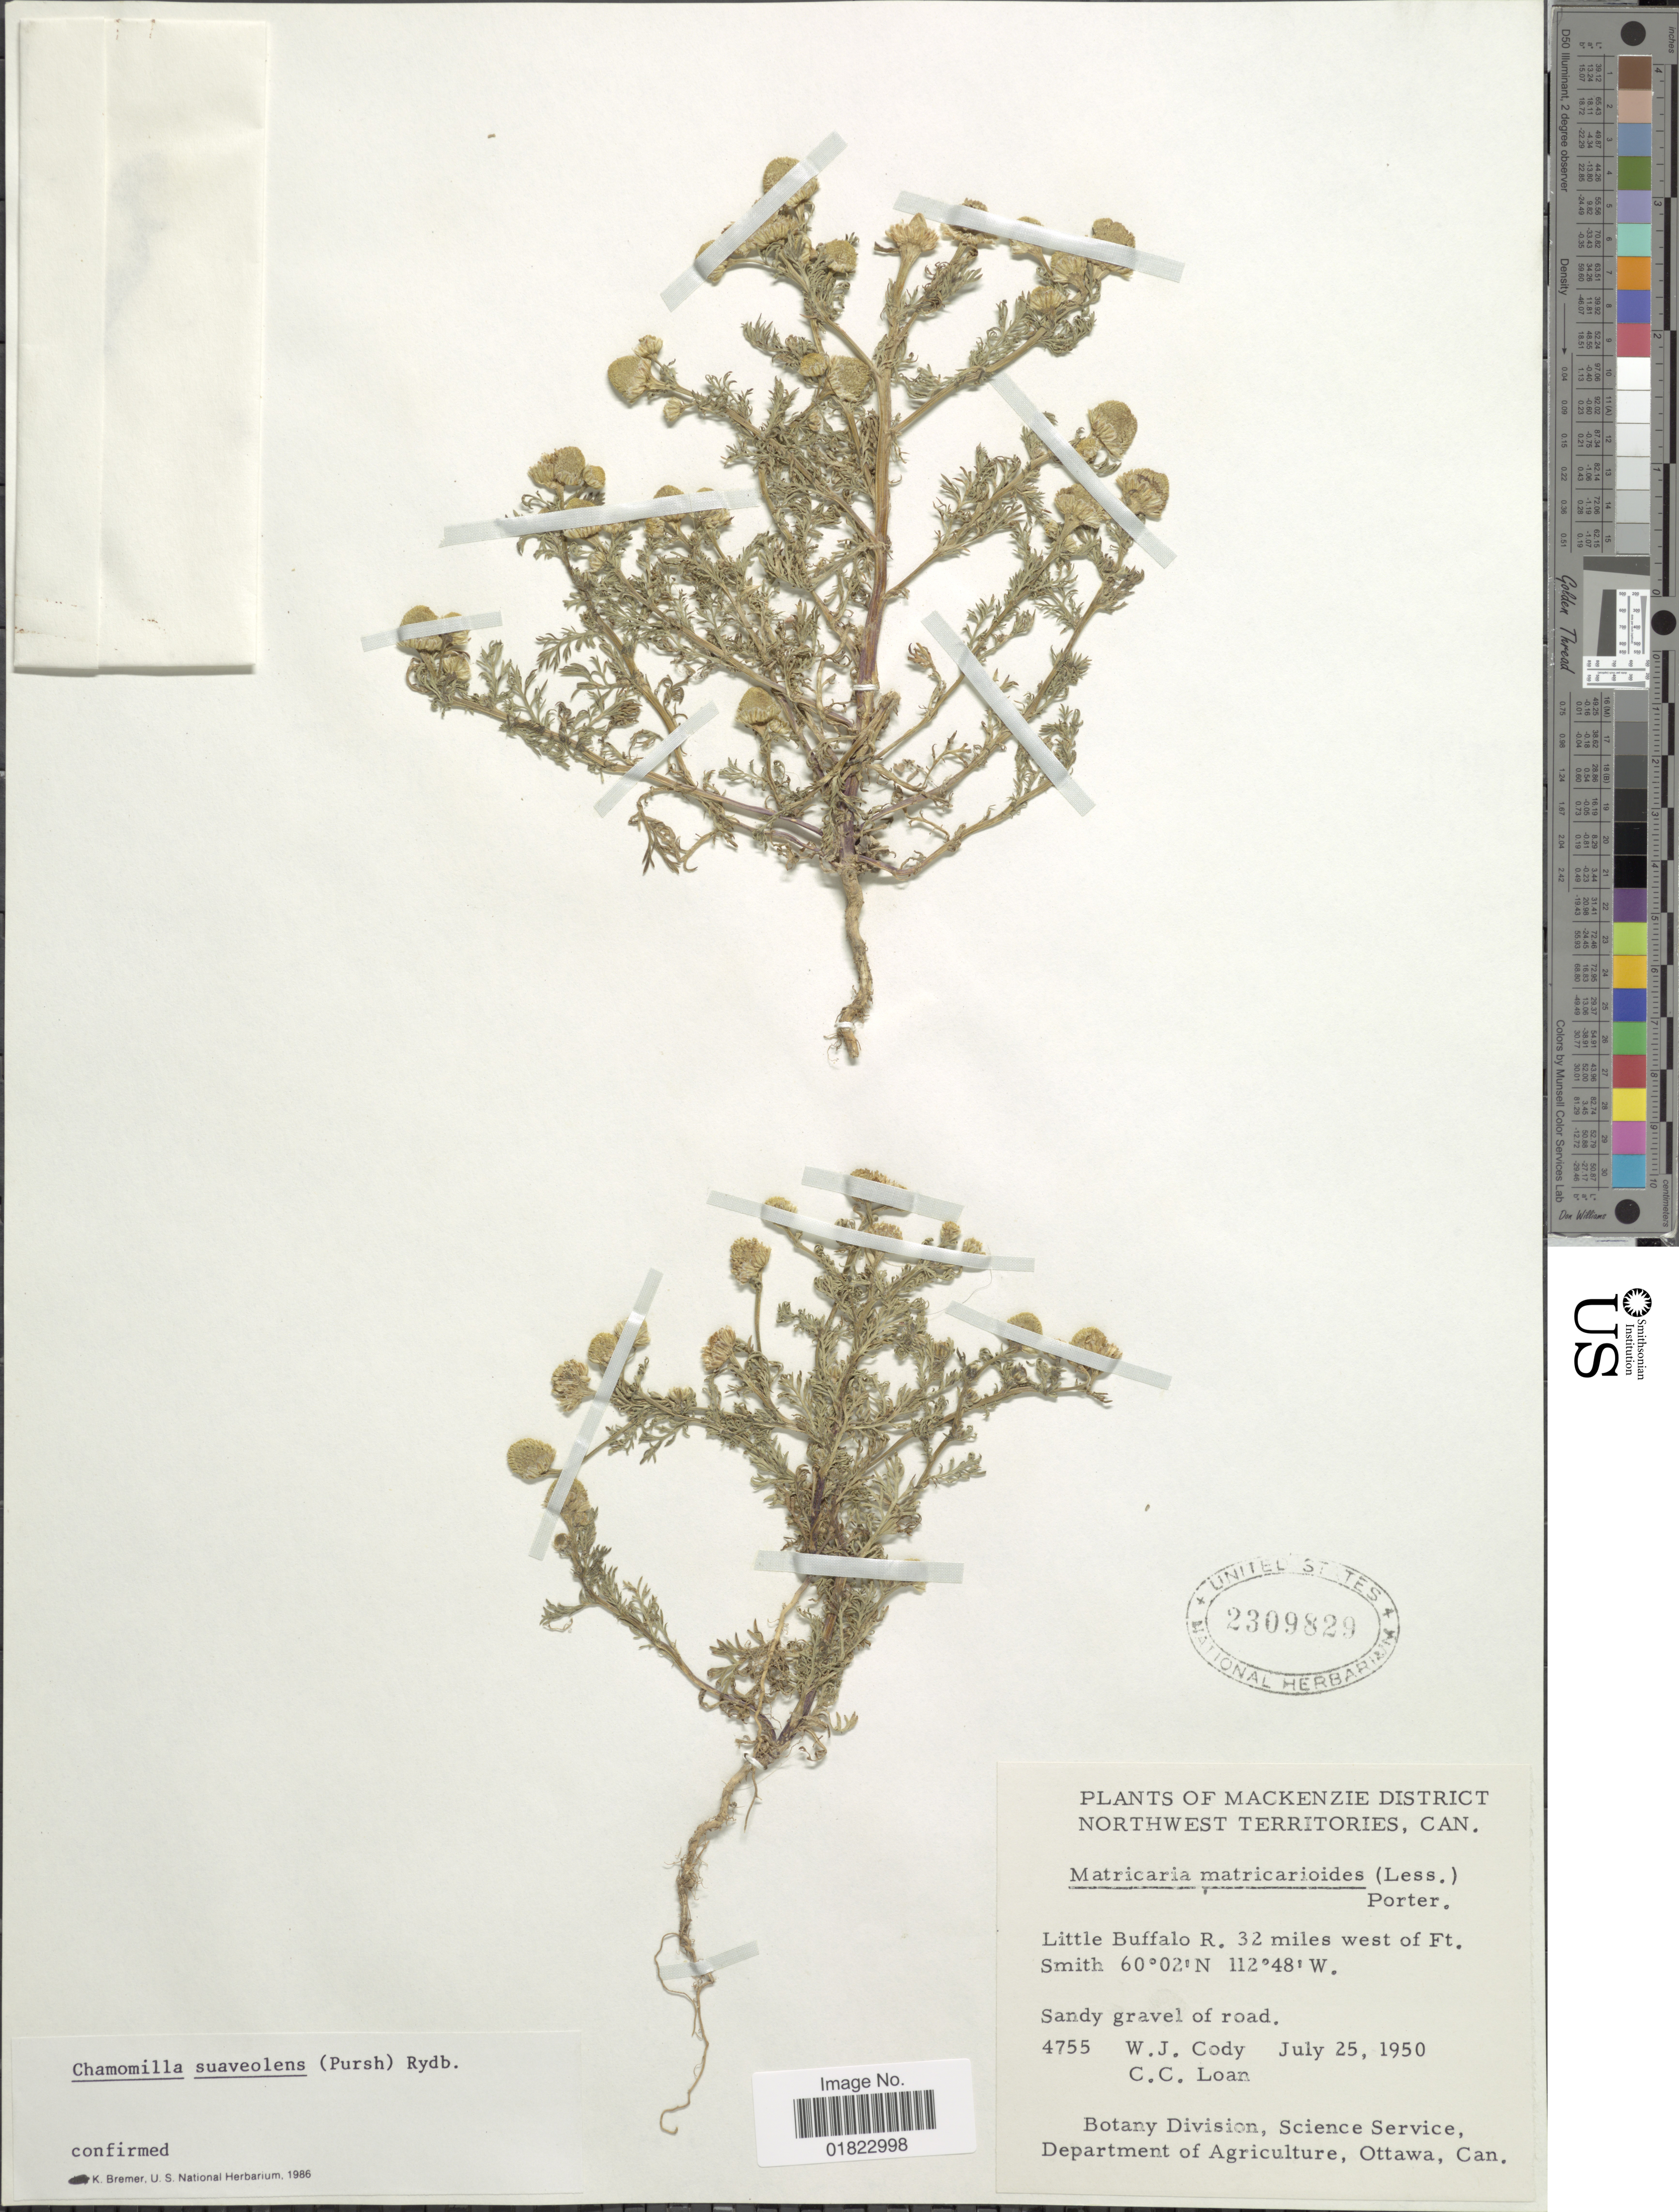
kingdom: Plantae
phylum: Tracheophyta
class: Magnoliopsida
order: Asterales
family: Asteraceae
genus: Matricaria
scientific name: Matricaria matricarioides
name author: (Less.) Porter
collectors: W. Cody & C. Loan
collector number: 4755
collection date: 1950-07-25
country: Canada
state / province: Northwest Territories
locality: Mackenzie District, Little Buffalo R. 32 west of Ft. Smith.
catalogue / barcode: US 2309829